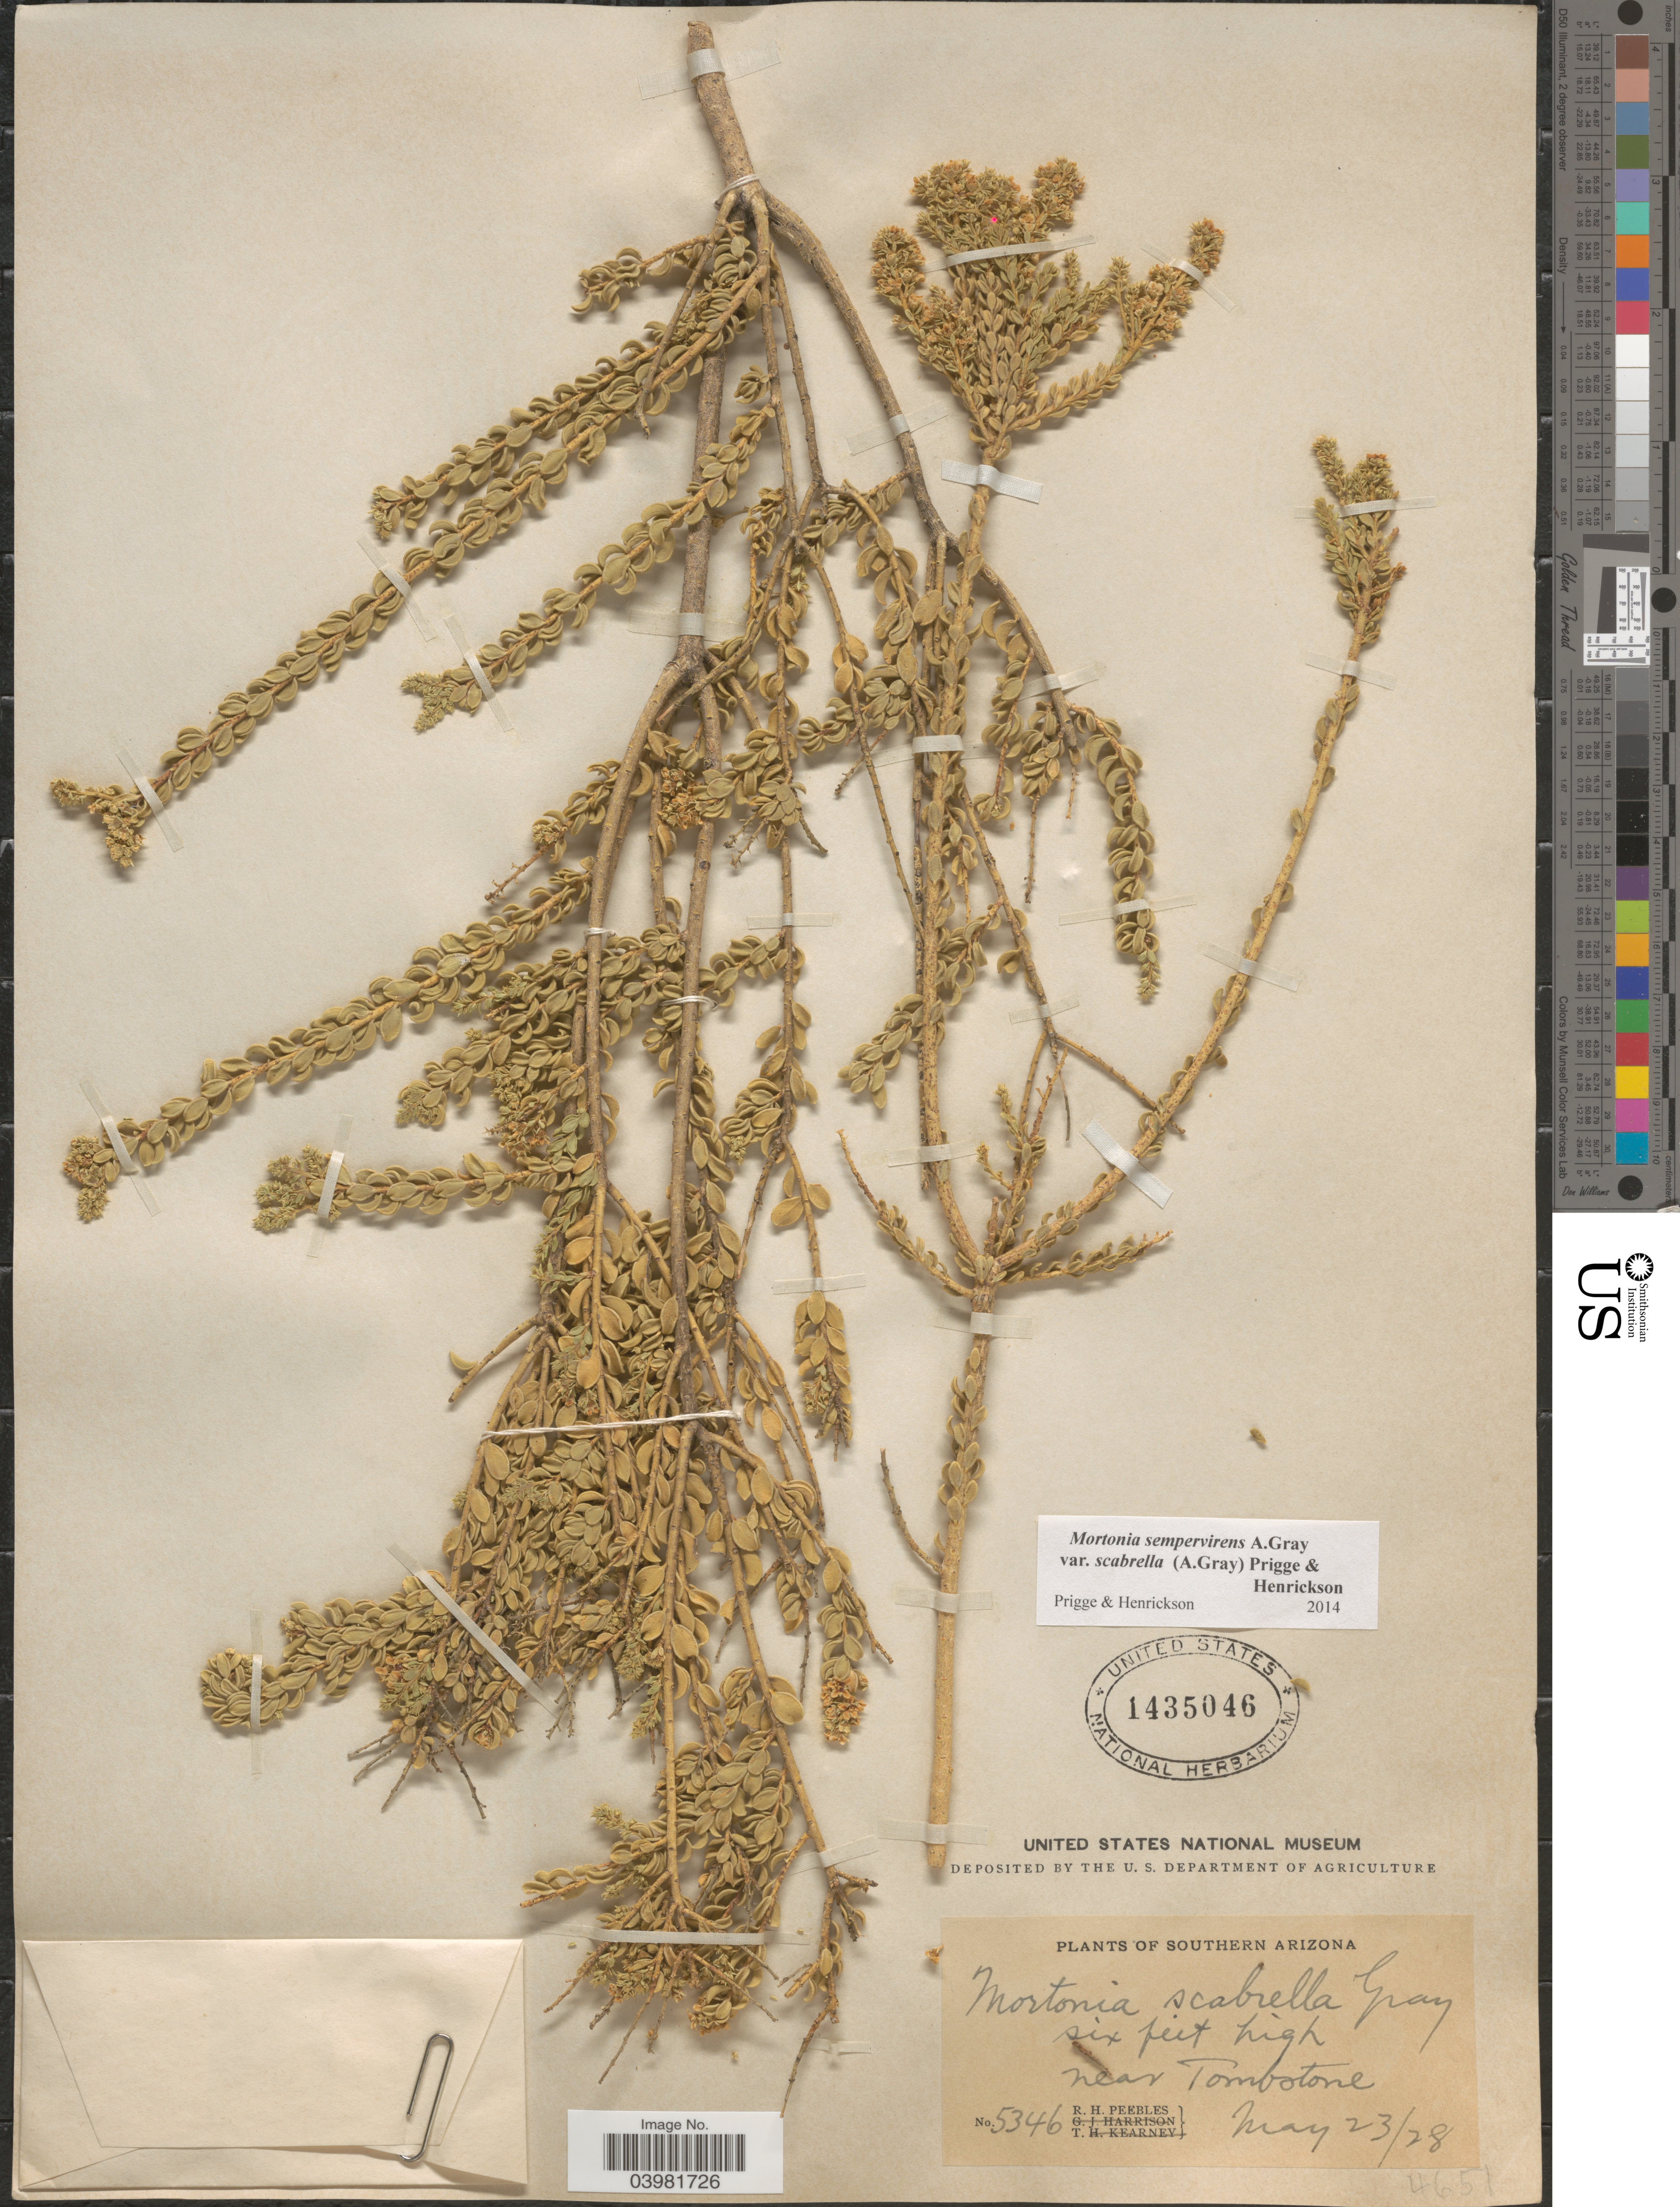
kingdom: Plantae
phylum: Tracheophyta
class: Magnoliopsida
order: Celastrales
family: Celastraceae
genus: Mortonia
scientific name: Mortonia scabrella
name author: A. Gray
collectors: R. H. Peebles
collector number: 5346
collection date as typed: Transcribed d/m/y: 23/5/28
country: United States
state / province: Arizona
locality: Southern Arizona. Near Tombstone.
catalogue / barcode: US 1435046